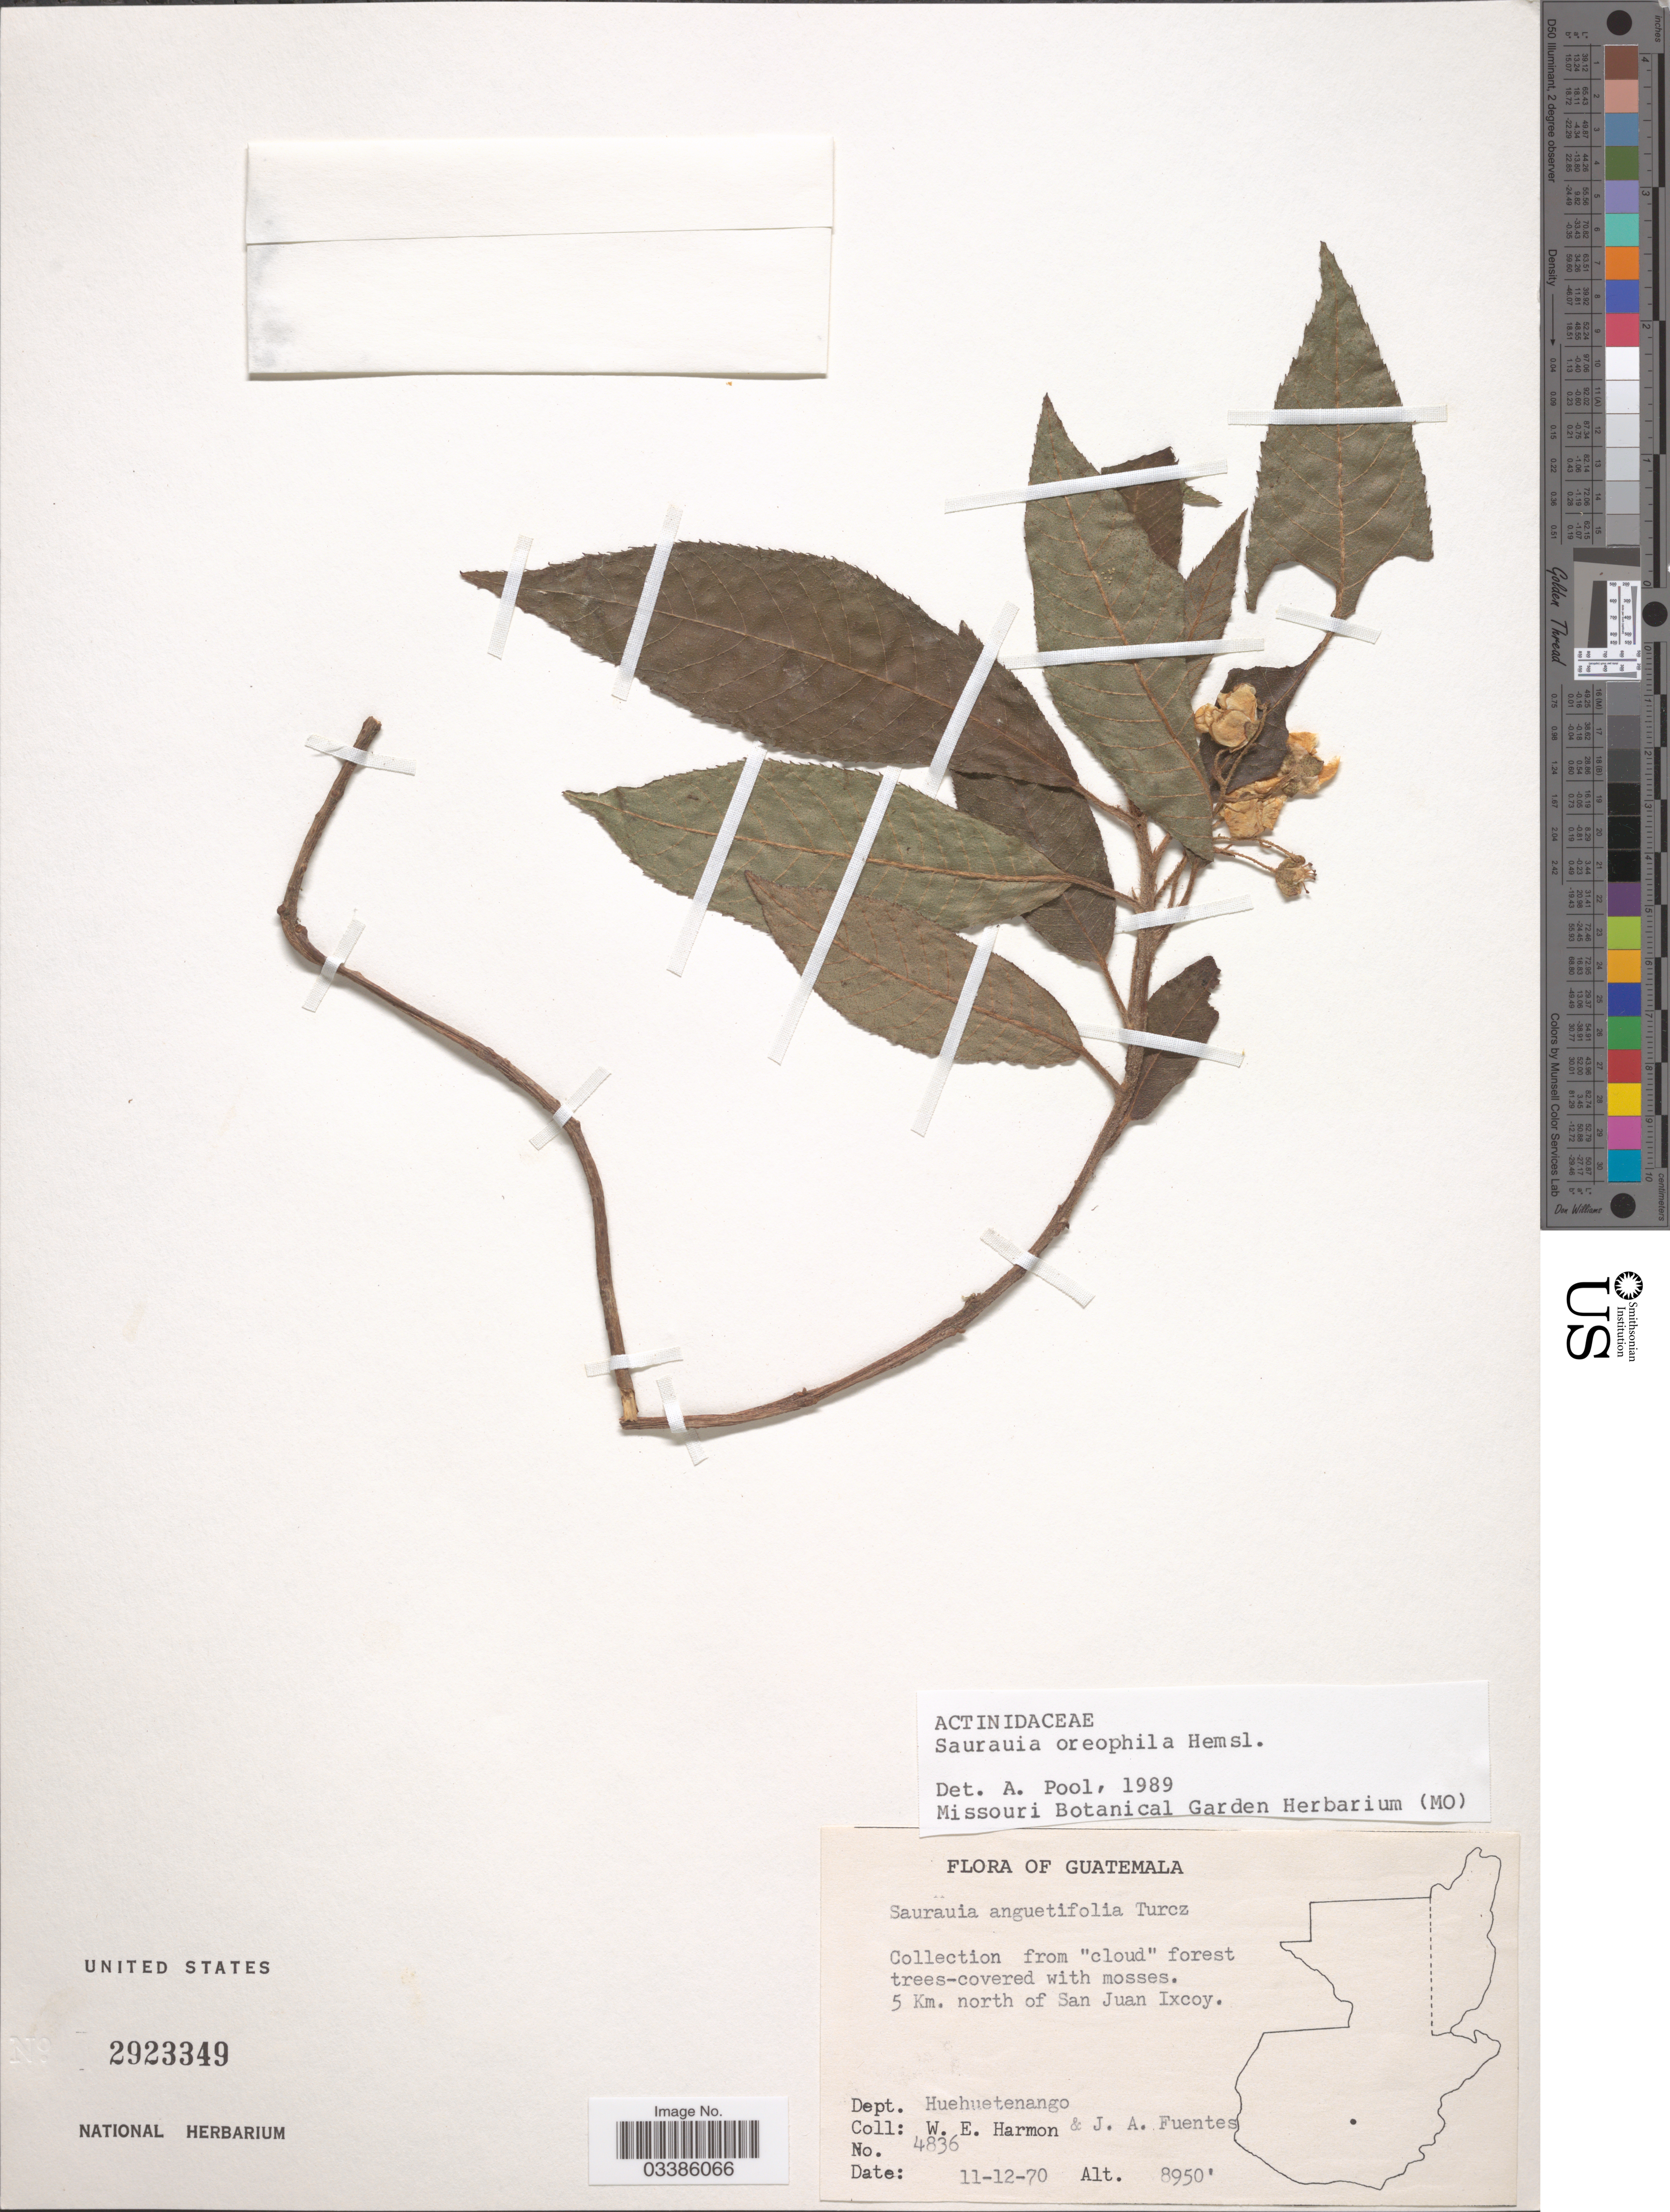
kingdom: Plantae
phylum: Tracheophyta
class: Magnoliopsida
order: Ericales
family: Actinidiaceae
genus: Saurauia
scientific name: Saurauia oreophila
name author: Hemsl.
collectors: W. E. Harmon & J. Fuentes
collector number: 4836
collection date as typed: Transcribed d/m/y: 11/12/70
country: Guatemala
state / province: Huehuetenango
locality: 5 Km. north of San Juan Ixcoy. Dept. Huehuetenango.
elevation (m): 2728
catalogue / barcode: US 2923349